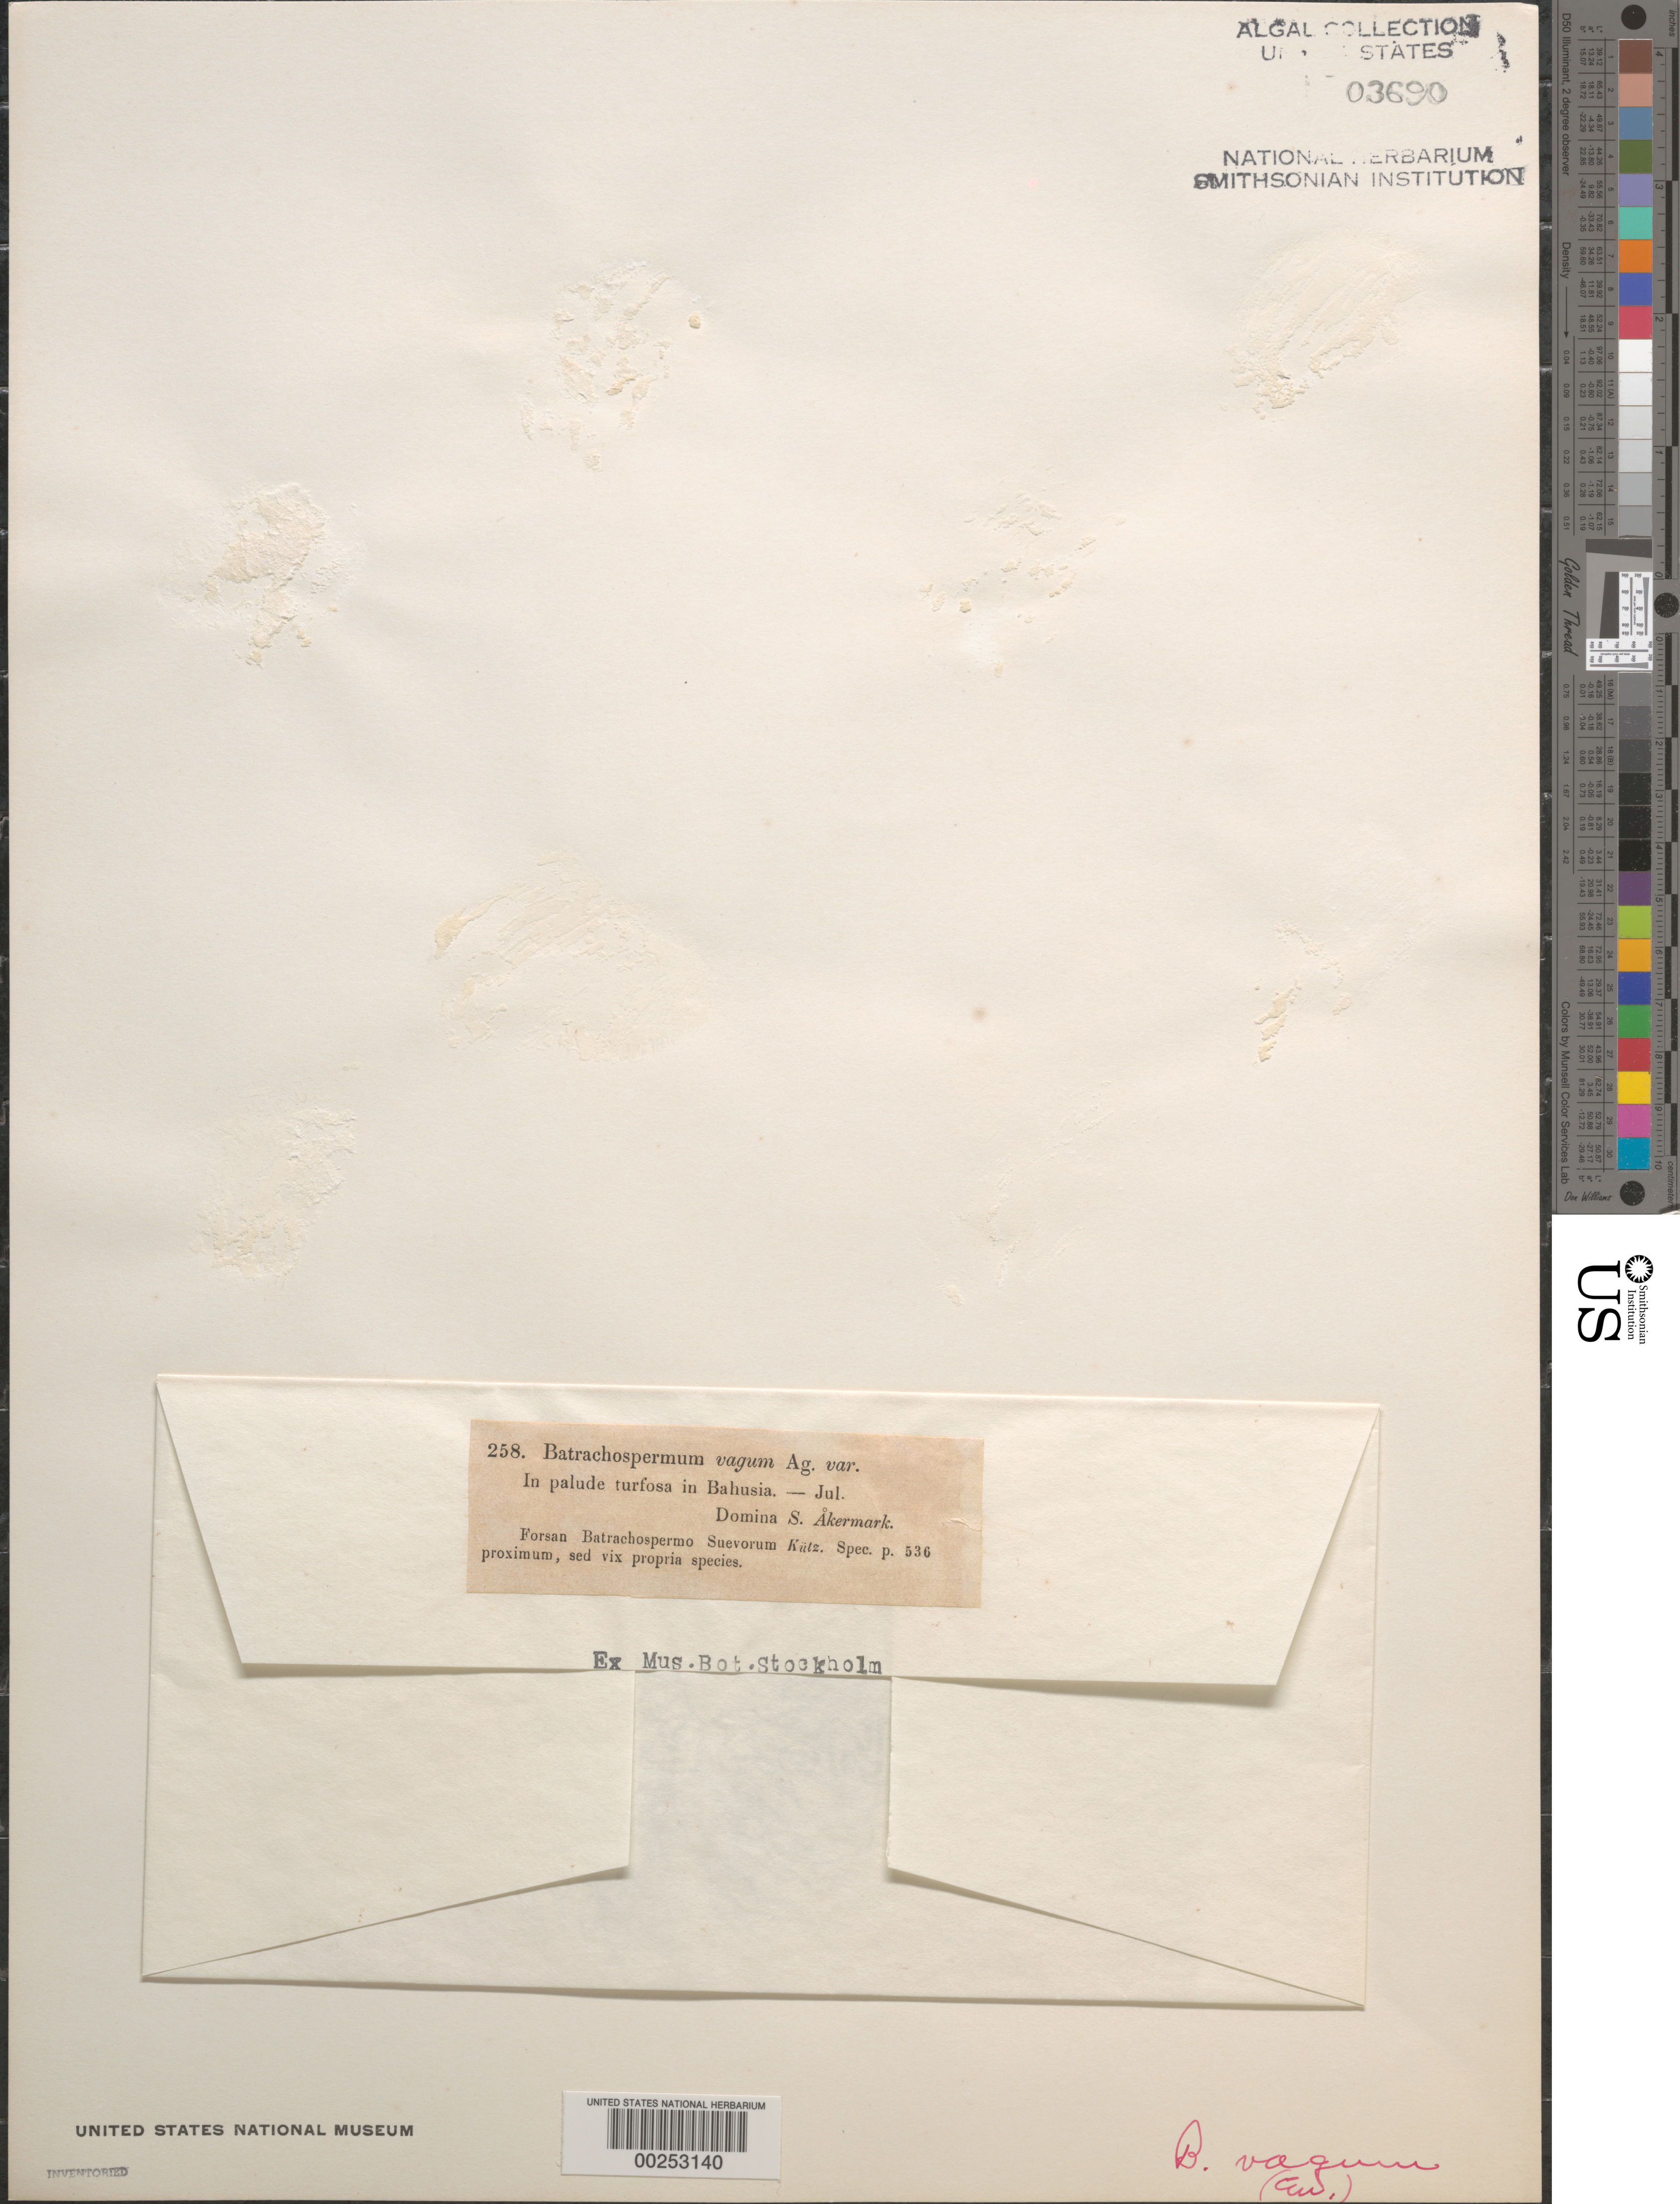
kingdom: Plantae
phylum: Rhodophyta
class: Florideophyceae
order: Batrachospermales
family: Batrachospermaceae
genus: Batrachospermum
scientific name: Batrachospermum turfosum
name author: Bory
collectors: S. Akermark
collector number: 258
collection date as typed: Jul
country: Sweden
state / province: Västra Götaland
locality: Bohuslan (bahusia)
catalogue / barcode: US 3690